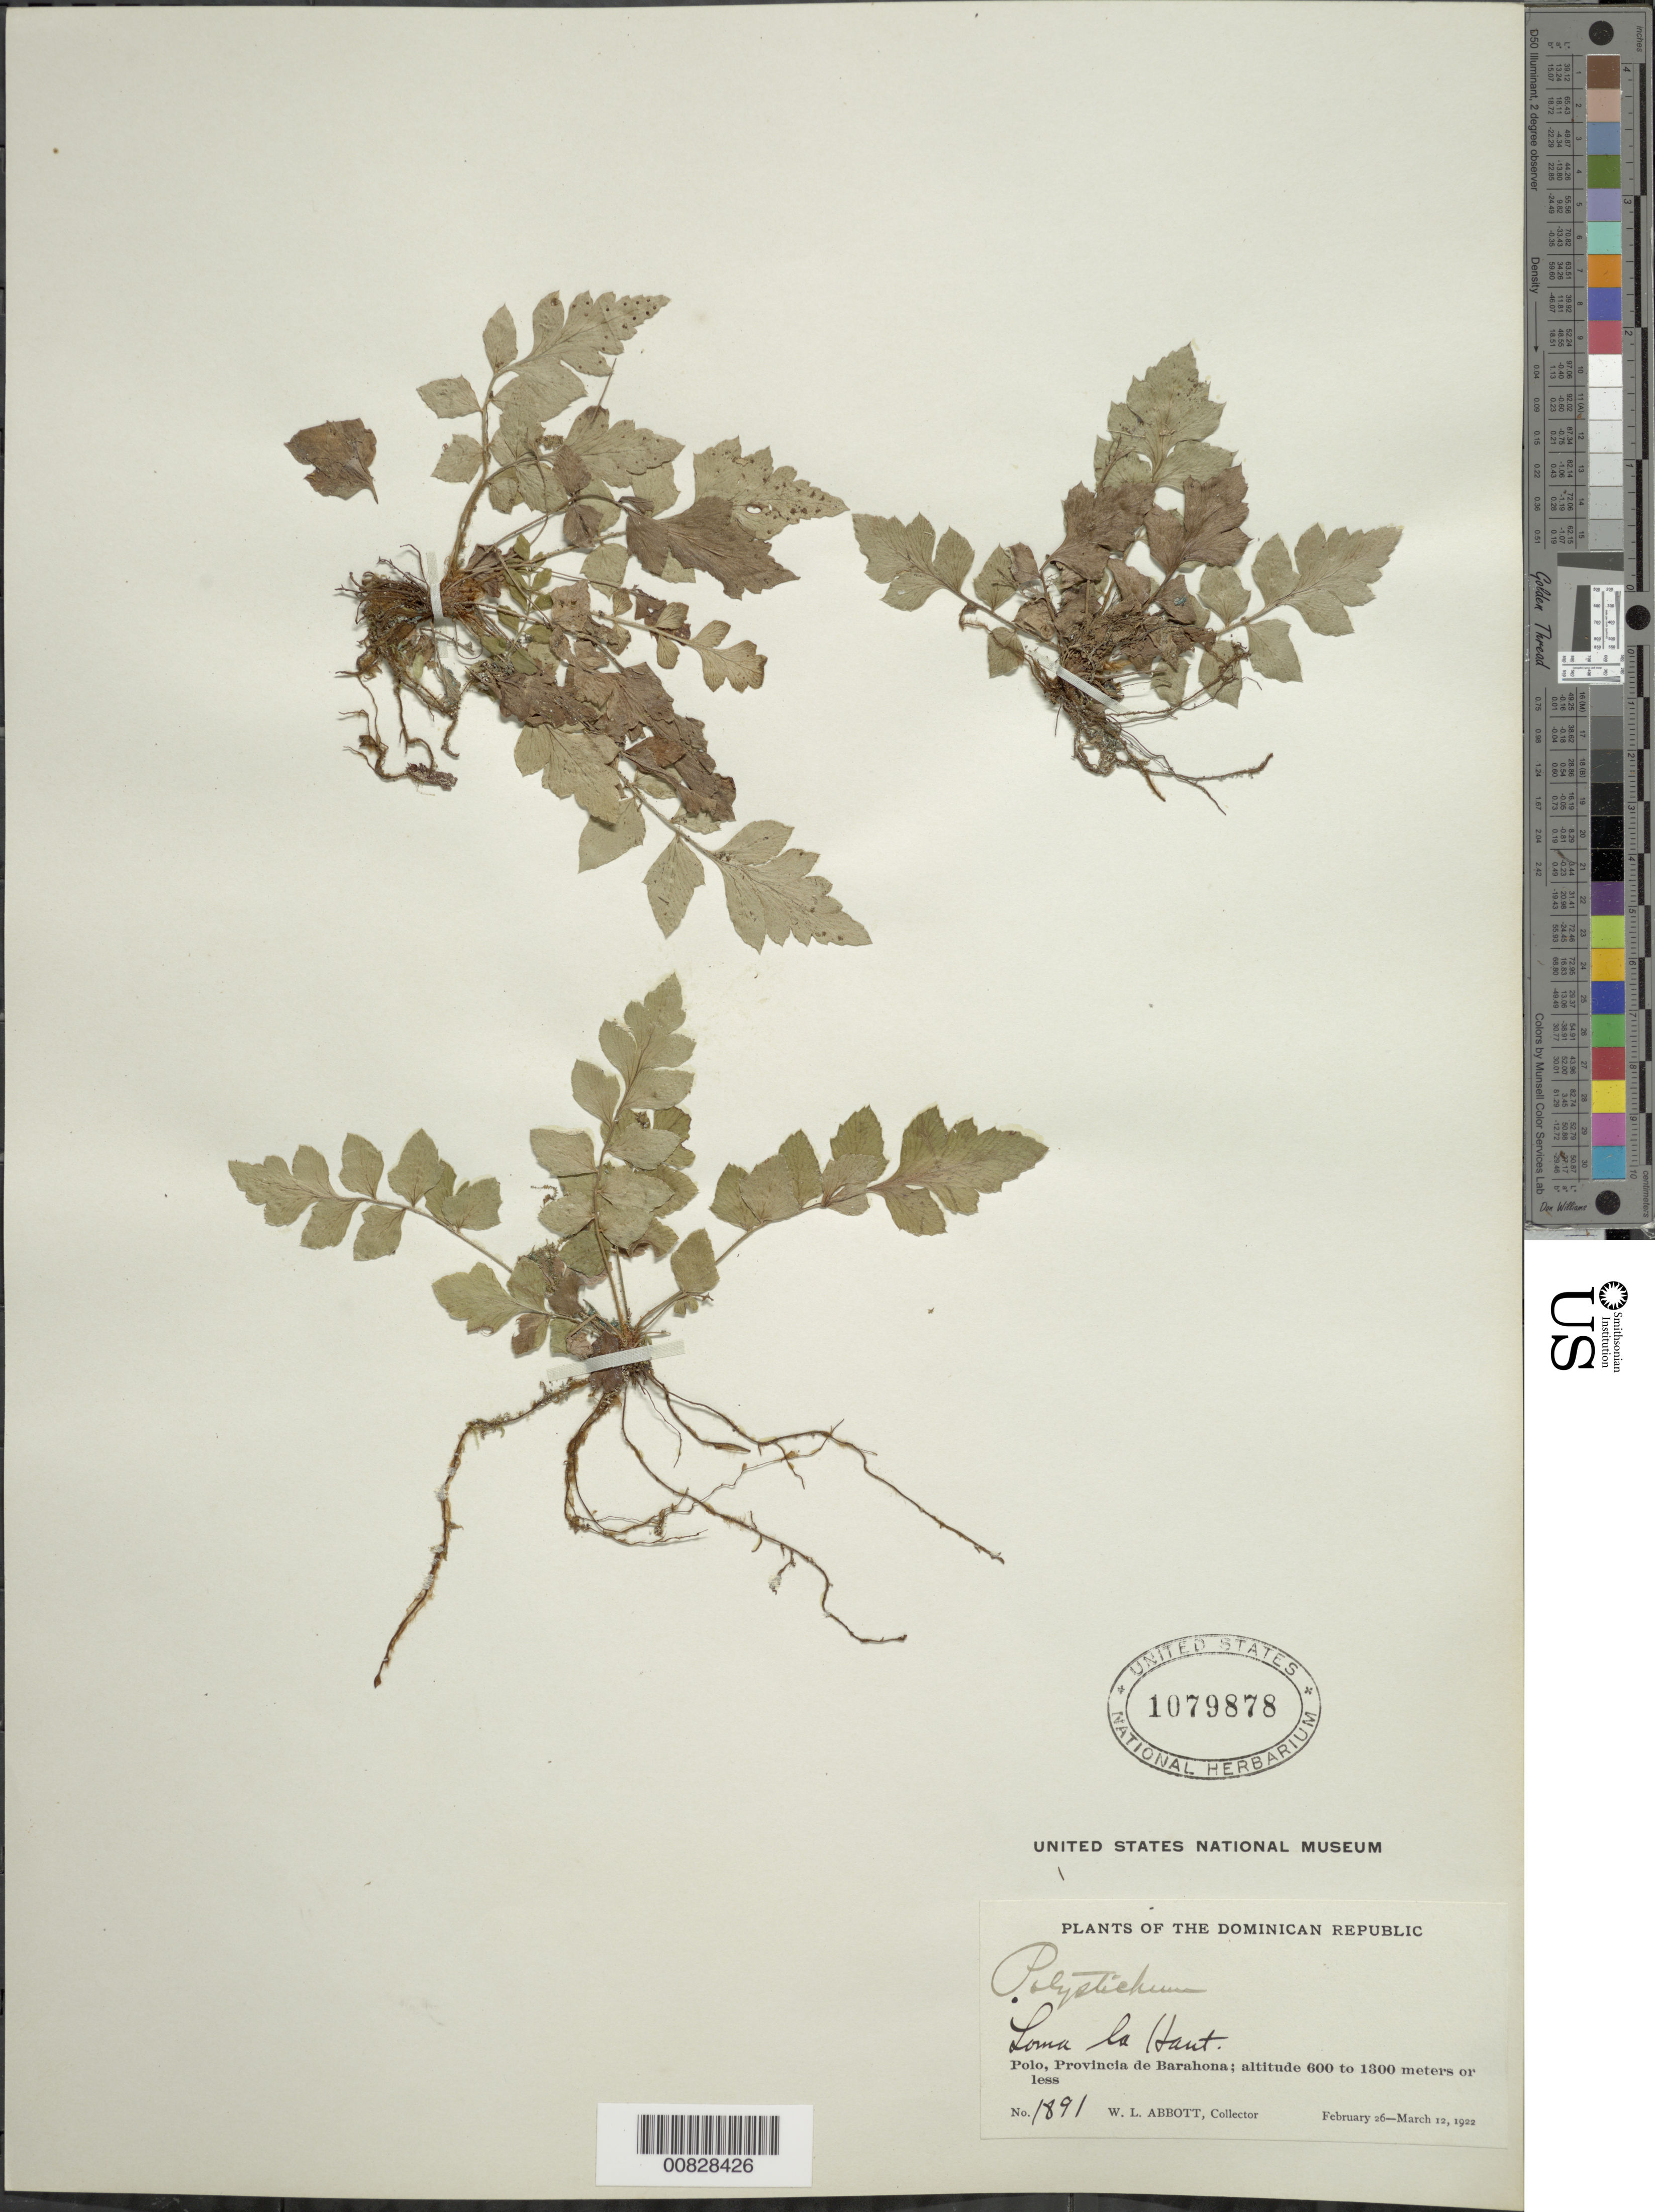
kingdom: Plantae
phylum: Tracheophyta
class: Polypodiopsida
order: Polypodiales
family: Dryopteridaceae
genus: Polystichum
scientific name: Polystichum echinatum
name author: (J.F. Gmel.) C. Chr.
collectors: W. L. Abbott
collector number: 1891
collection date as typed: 26 Feb 1922 to 12 Mar 1922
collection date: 1922-02-26/1922-03-12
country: Dominican Republic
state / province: Barahona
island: Hispaniola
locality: Polo, Loma la haut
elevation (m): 600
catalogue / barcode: US 1079878